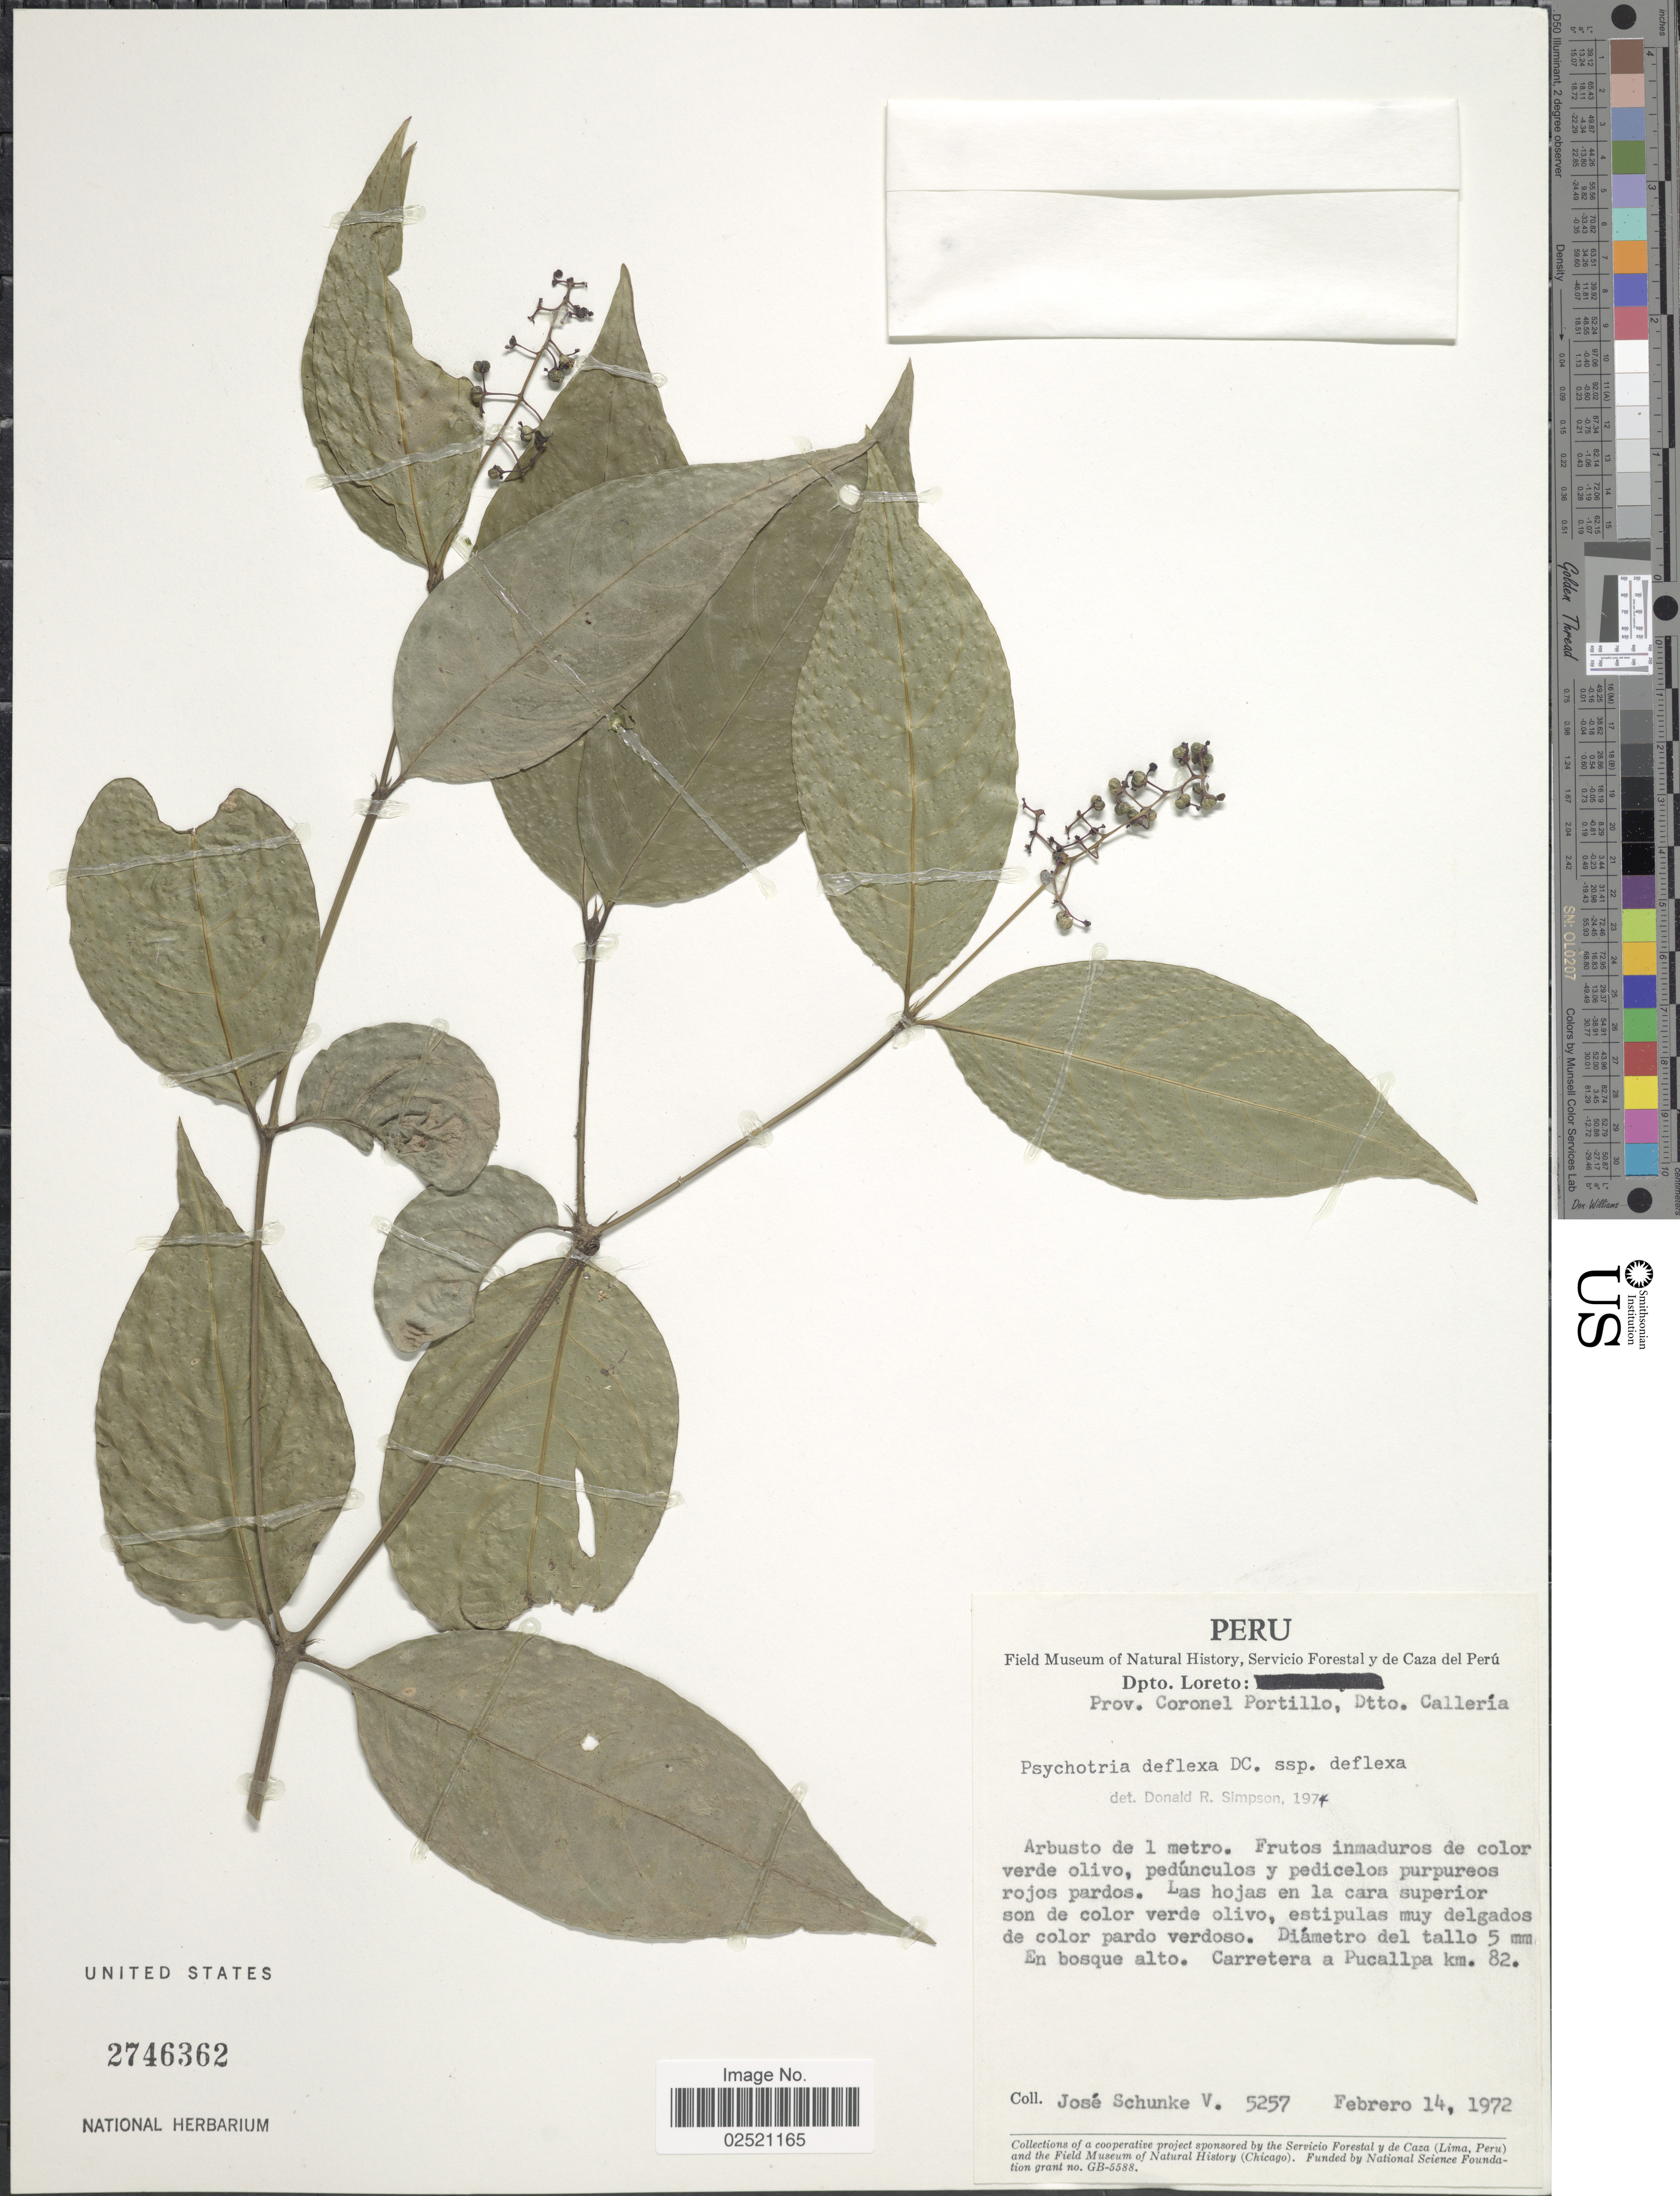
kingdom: Plantae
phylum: Tracheophyta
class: Magnoliopsida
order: Gentianales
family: Rubiaceae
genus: Psychotria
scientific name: Psychotria deflexa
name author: DC.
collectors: J. Schunke Vigo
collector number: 5257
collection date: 1972-02-14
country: Peru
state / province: Loreto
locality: Prov. Coronel Portillo, Dtto. Calleria, en bosque alto, Carretera a Pucallpa km. 82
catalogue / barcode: US 2746362